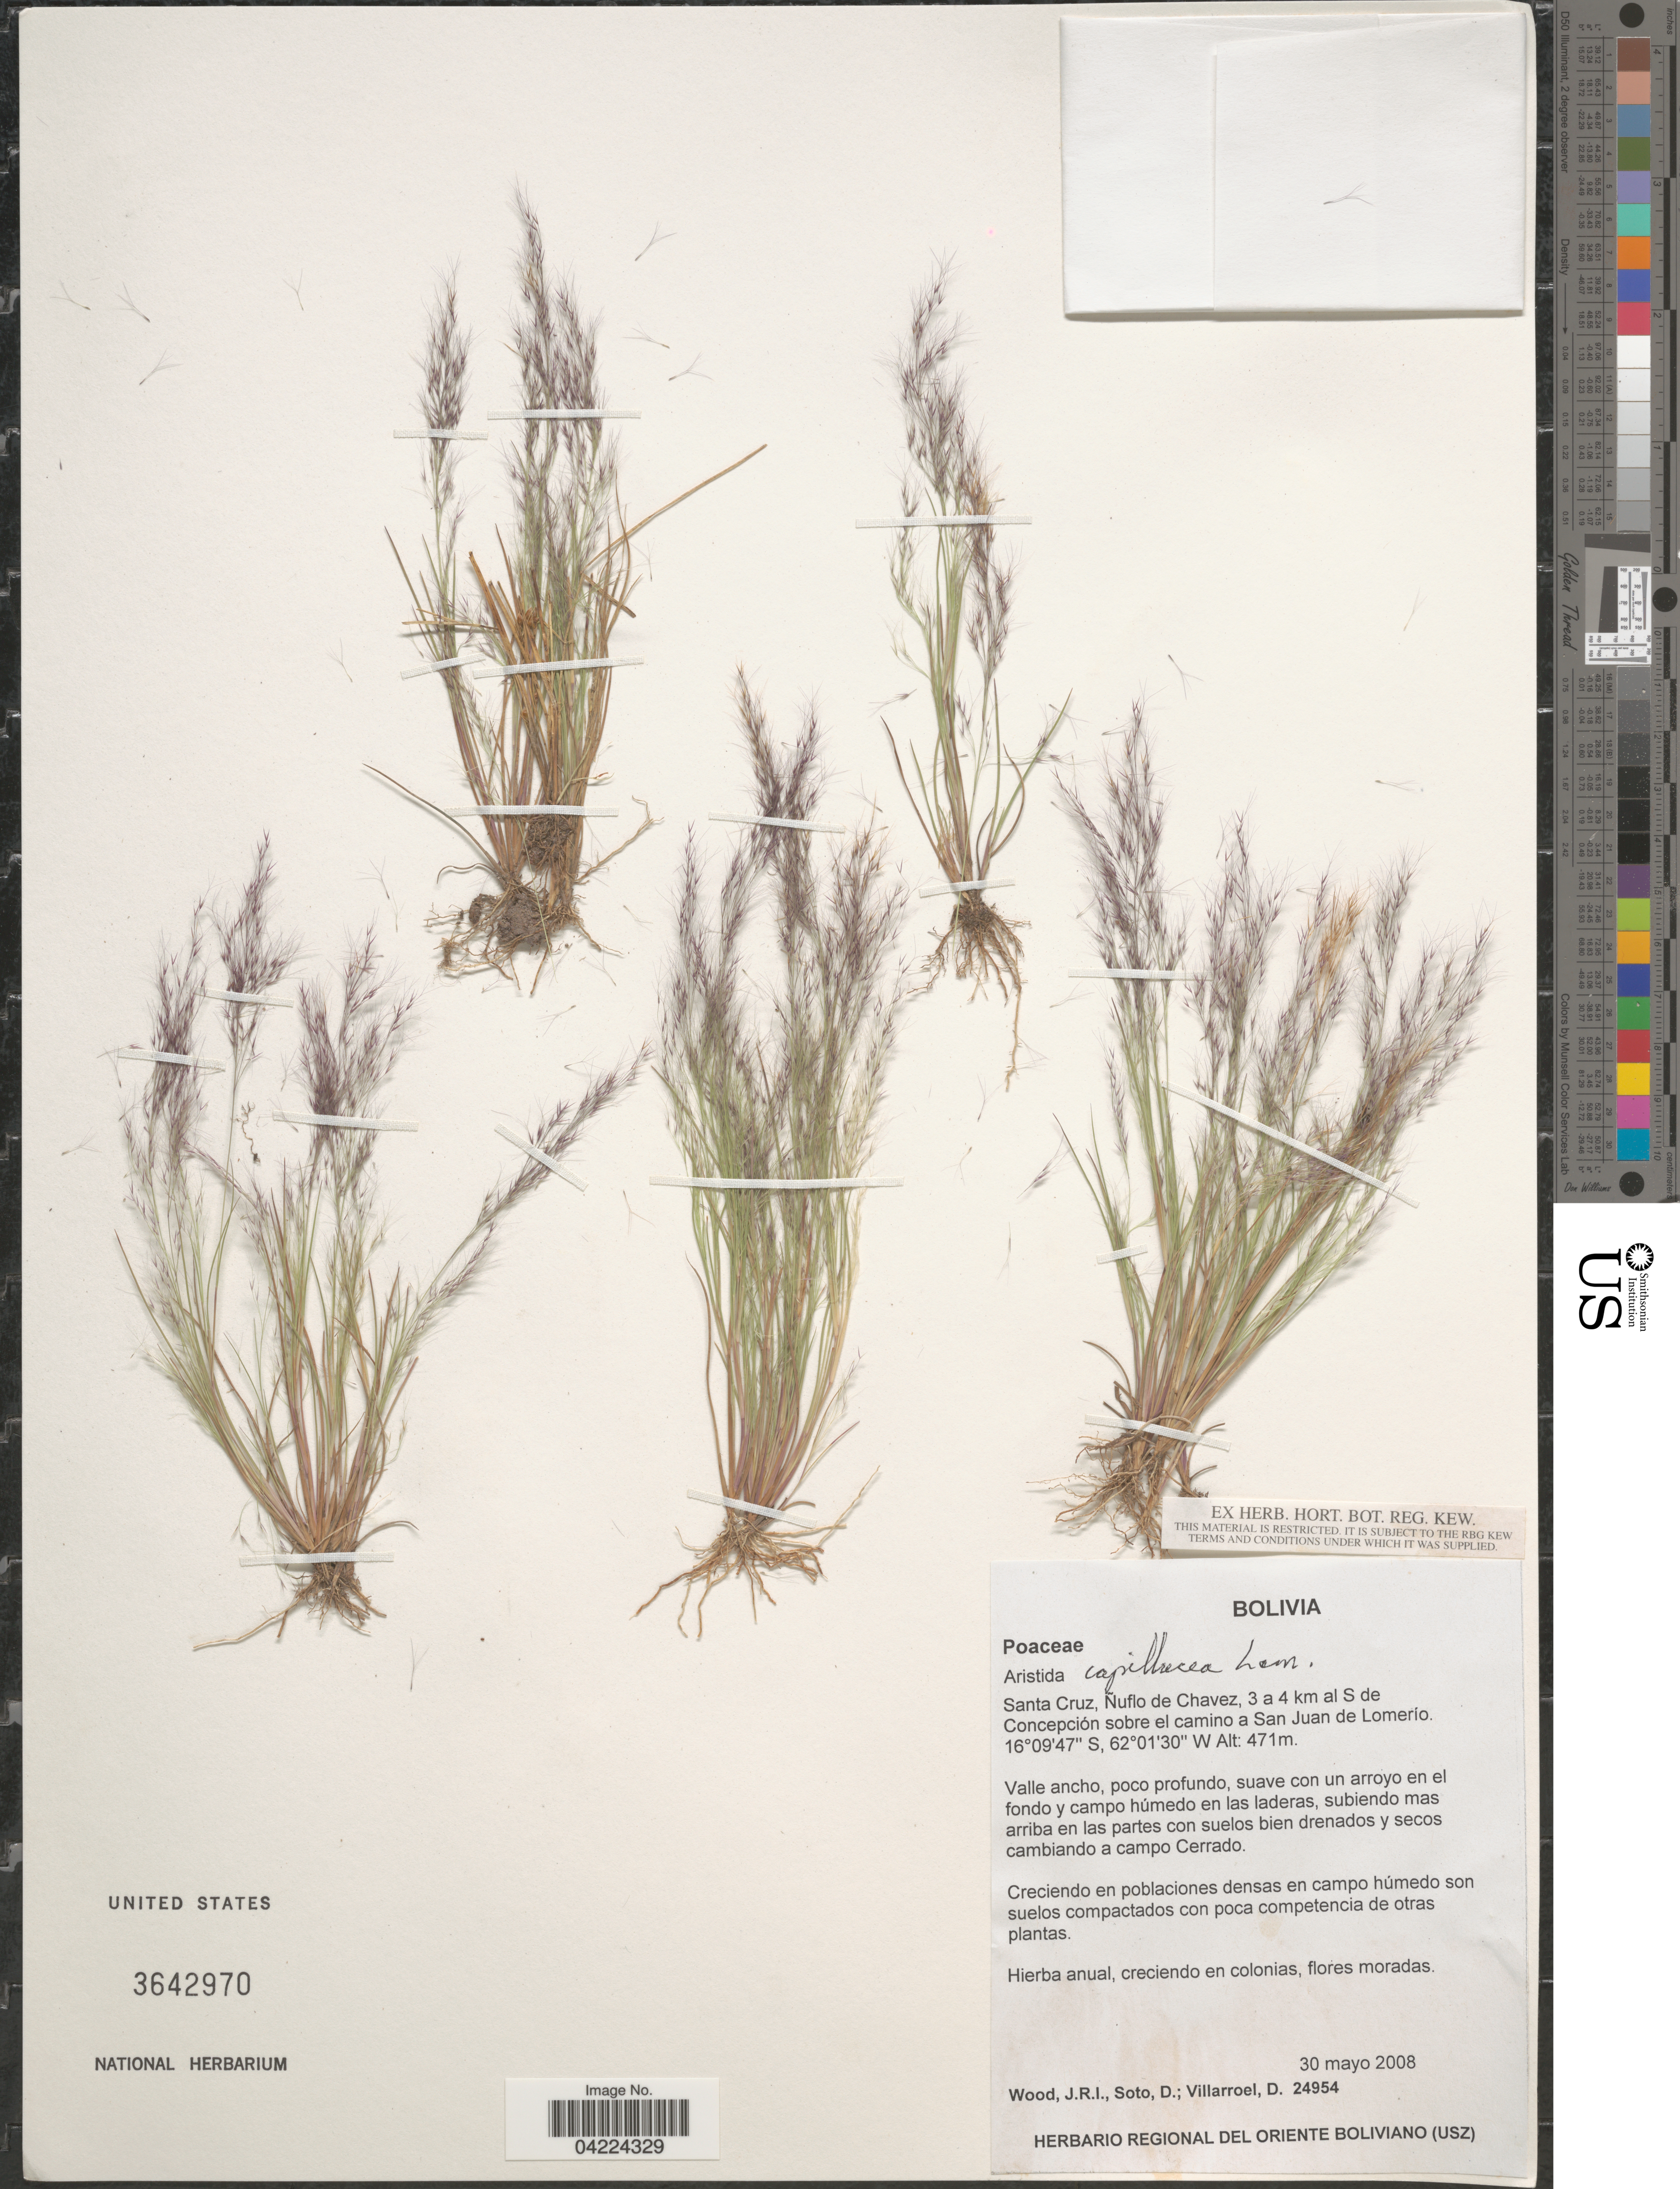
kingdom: Plantae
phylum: Tracheophyta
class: Liliopsida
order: Poales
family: Poaceae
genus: Aristida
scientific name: Aristida capillacea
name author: Lam.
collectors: J. R. I. Wood, D. Soto & D. Villarroel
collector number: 24954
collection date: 2008-05-30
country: Bolivia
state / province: Santa Cruz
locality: Nuflo de Chavez, 3 a 4 km al S de Concepción sobre el camino a San Juan de Lomerio.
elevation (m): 471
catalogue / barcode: US 3642970